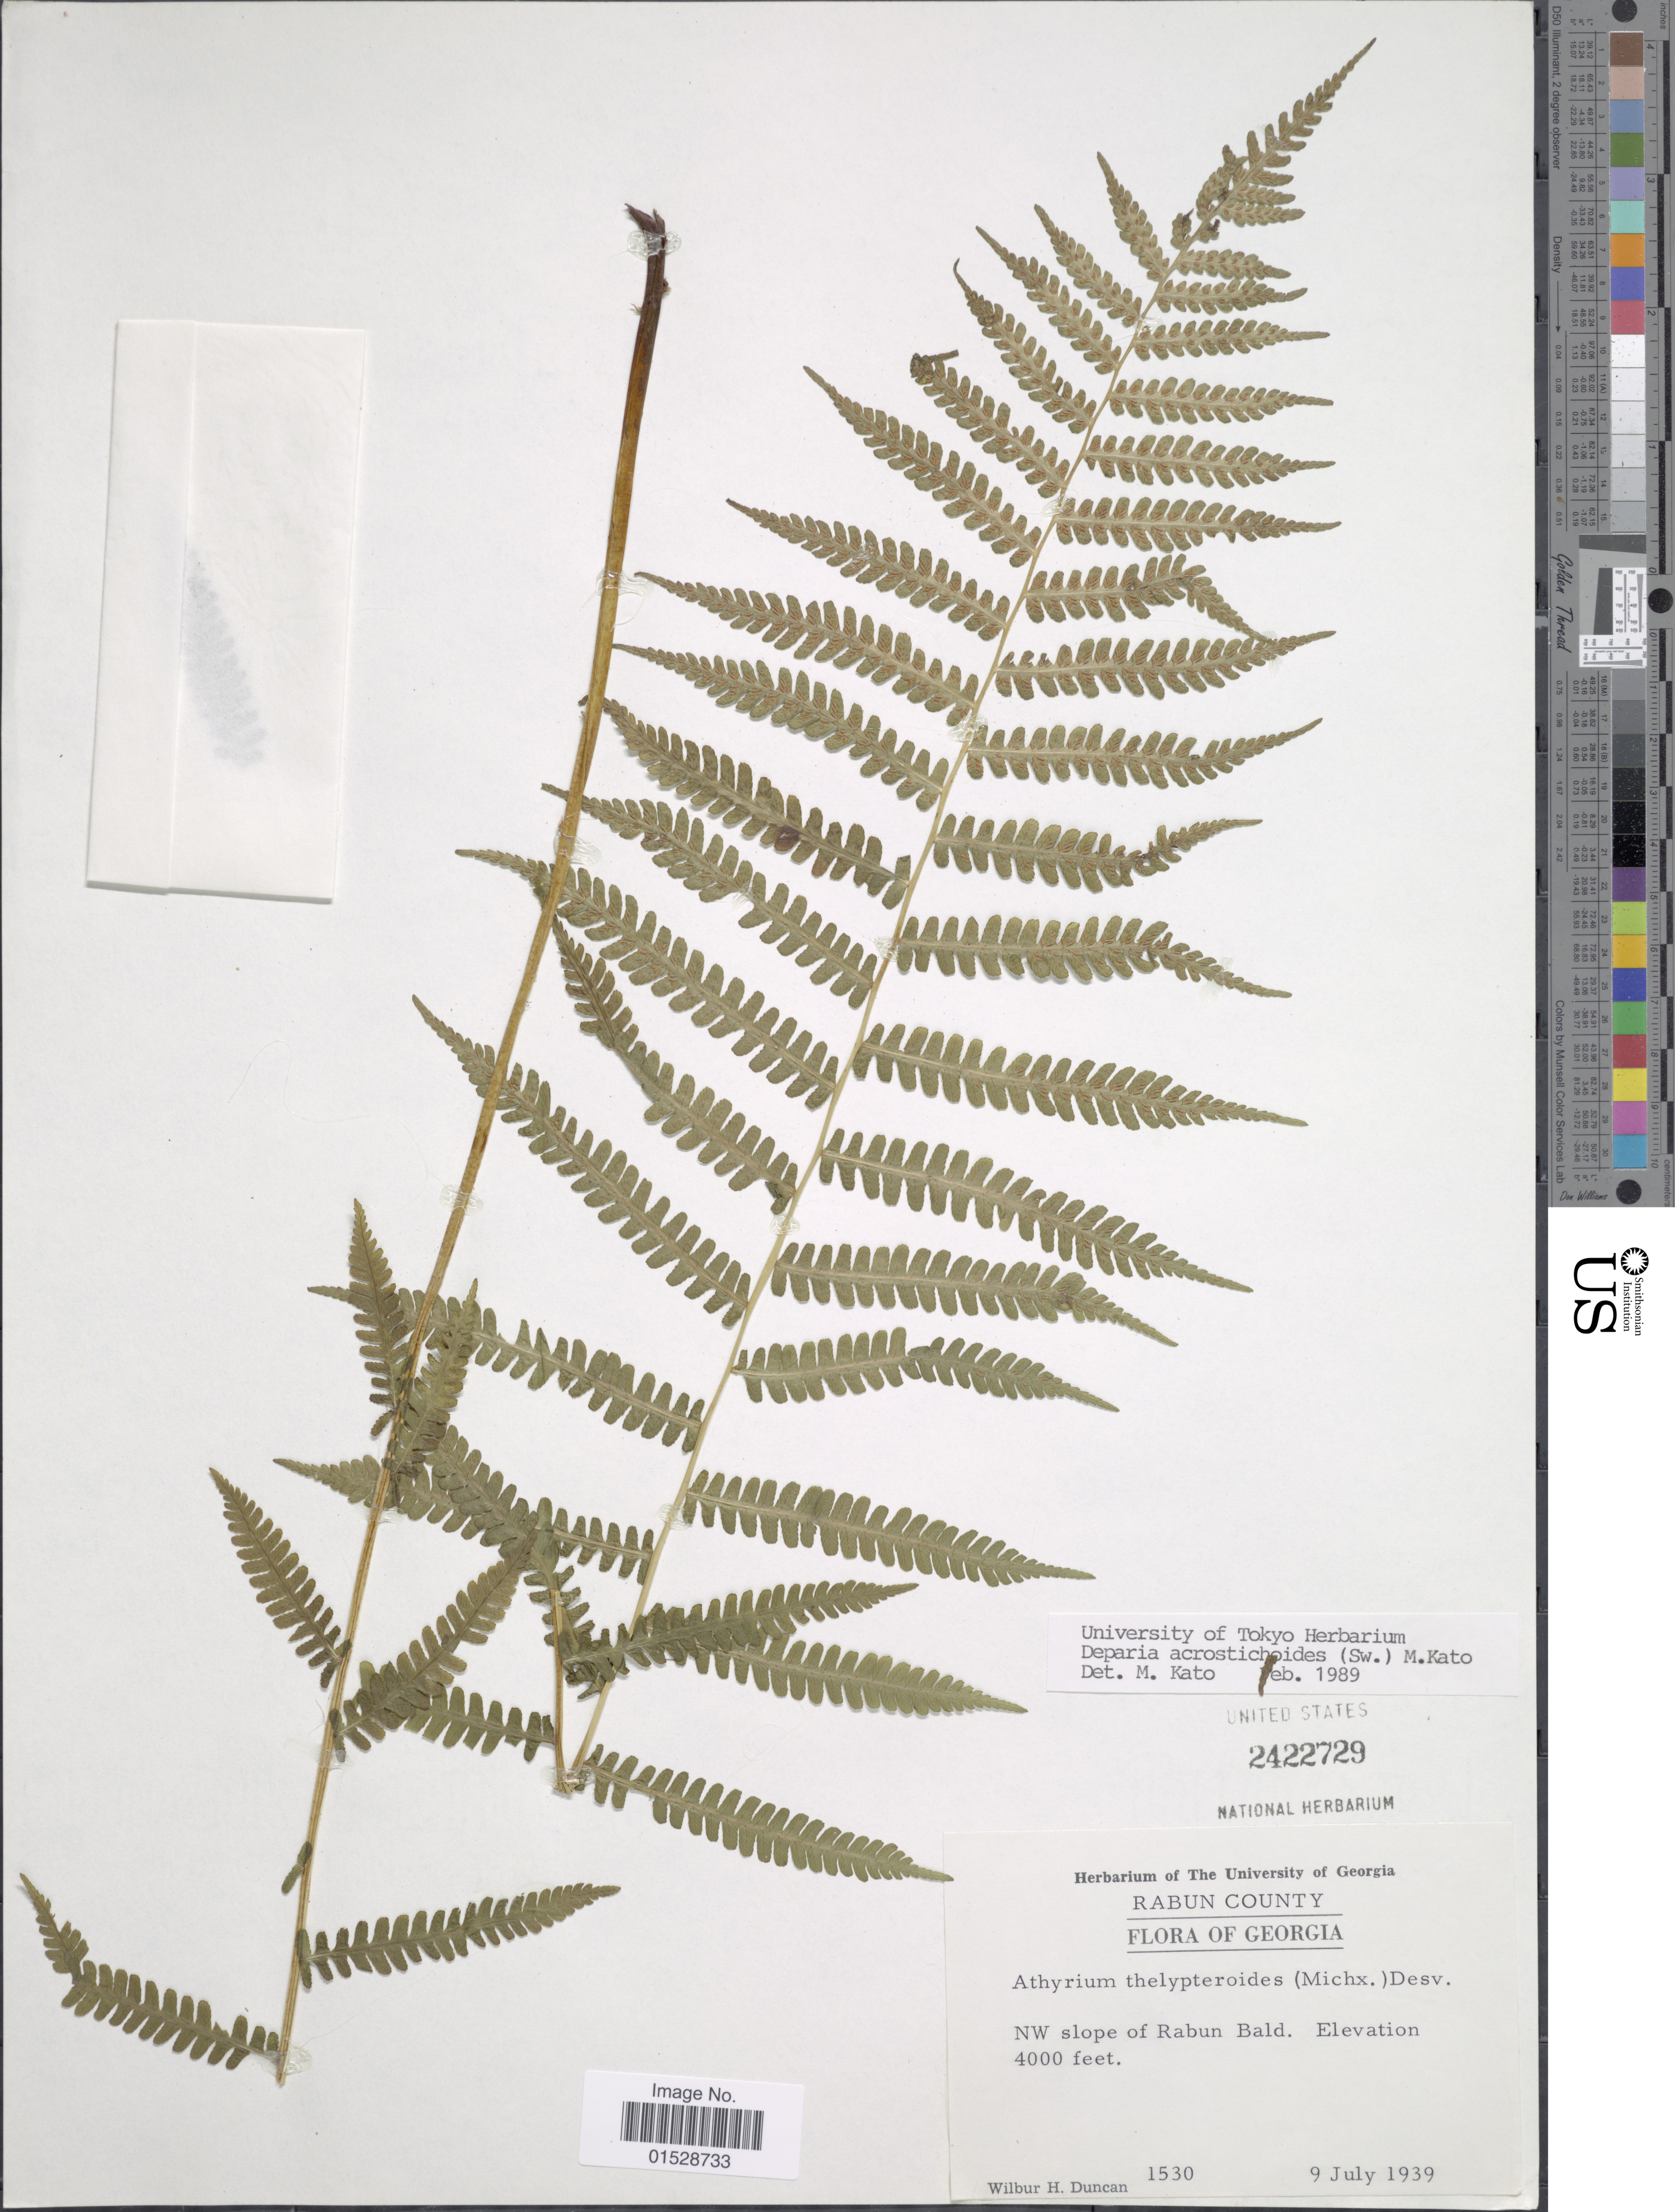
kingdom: Plantae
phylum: Tracheophyta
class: Polypodiopsida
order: Polypodiales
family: Athyriaceae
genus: Deparia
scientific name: Deparia acrostichoides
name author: (Sw.) M. Kato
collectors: W. H. Duncan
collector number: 1530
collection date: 1939-07-09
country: United States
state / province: Georgia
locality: Rabun County, NW slope of Rabun Bald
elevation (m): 1219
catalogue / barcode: US 2422729